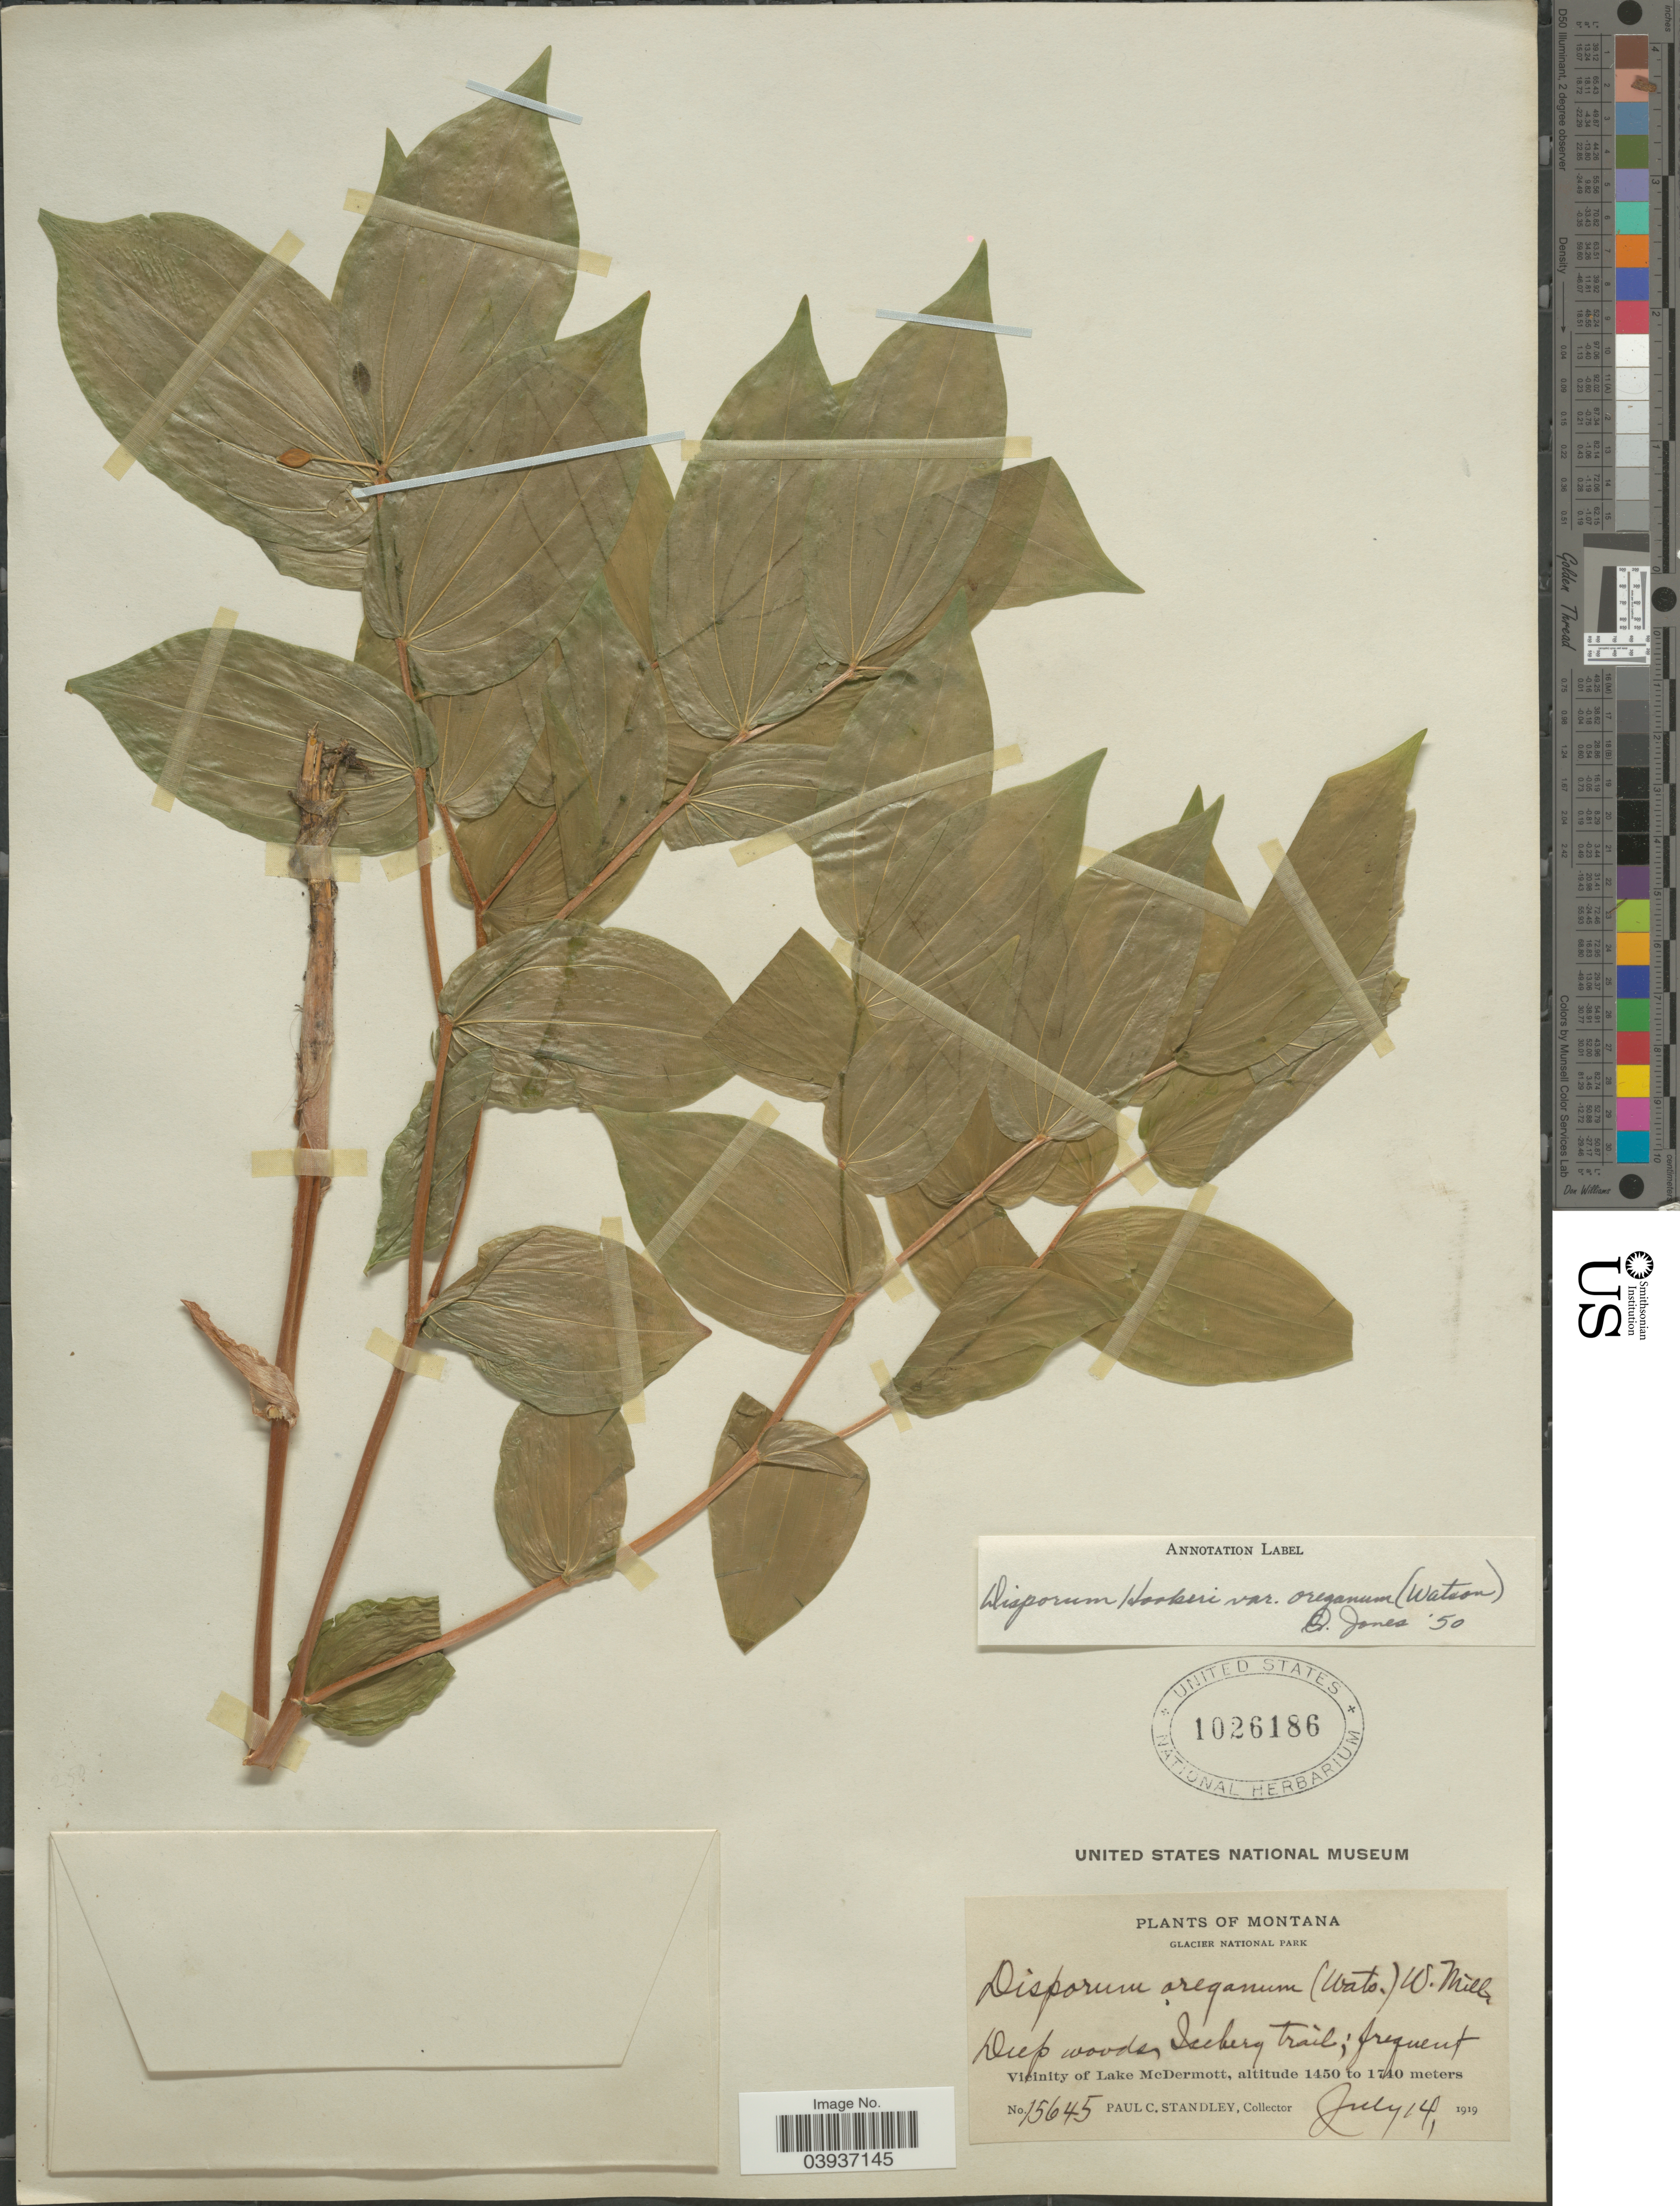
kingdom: Plantae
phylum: Tracheophyta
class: Liliopsida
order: Liliales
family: Colchicaceae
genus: Disporum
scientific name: Disporum hookeri var. oreganum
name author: (S. Watson) Q. Jones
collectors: P. C. Standley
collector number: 15645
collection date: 1919-07-14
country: United States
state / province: Montana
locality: Glacier National Park. Vicinity of Lake McDermott.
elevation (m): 1450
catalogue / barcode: US 1026186